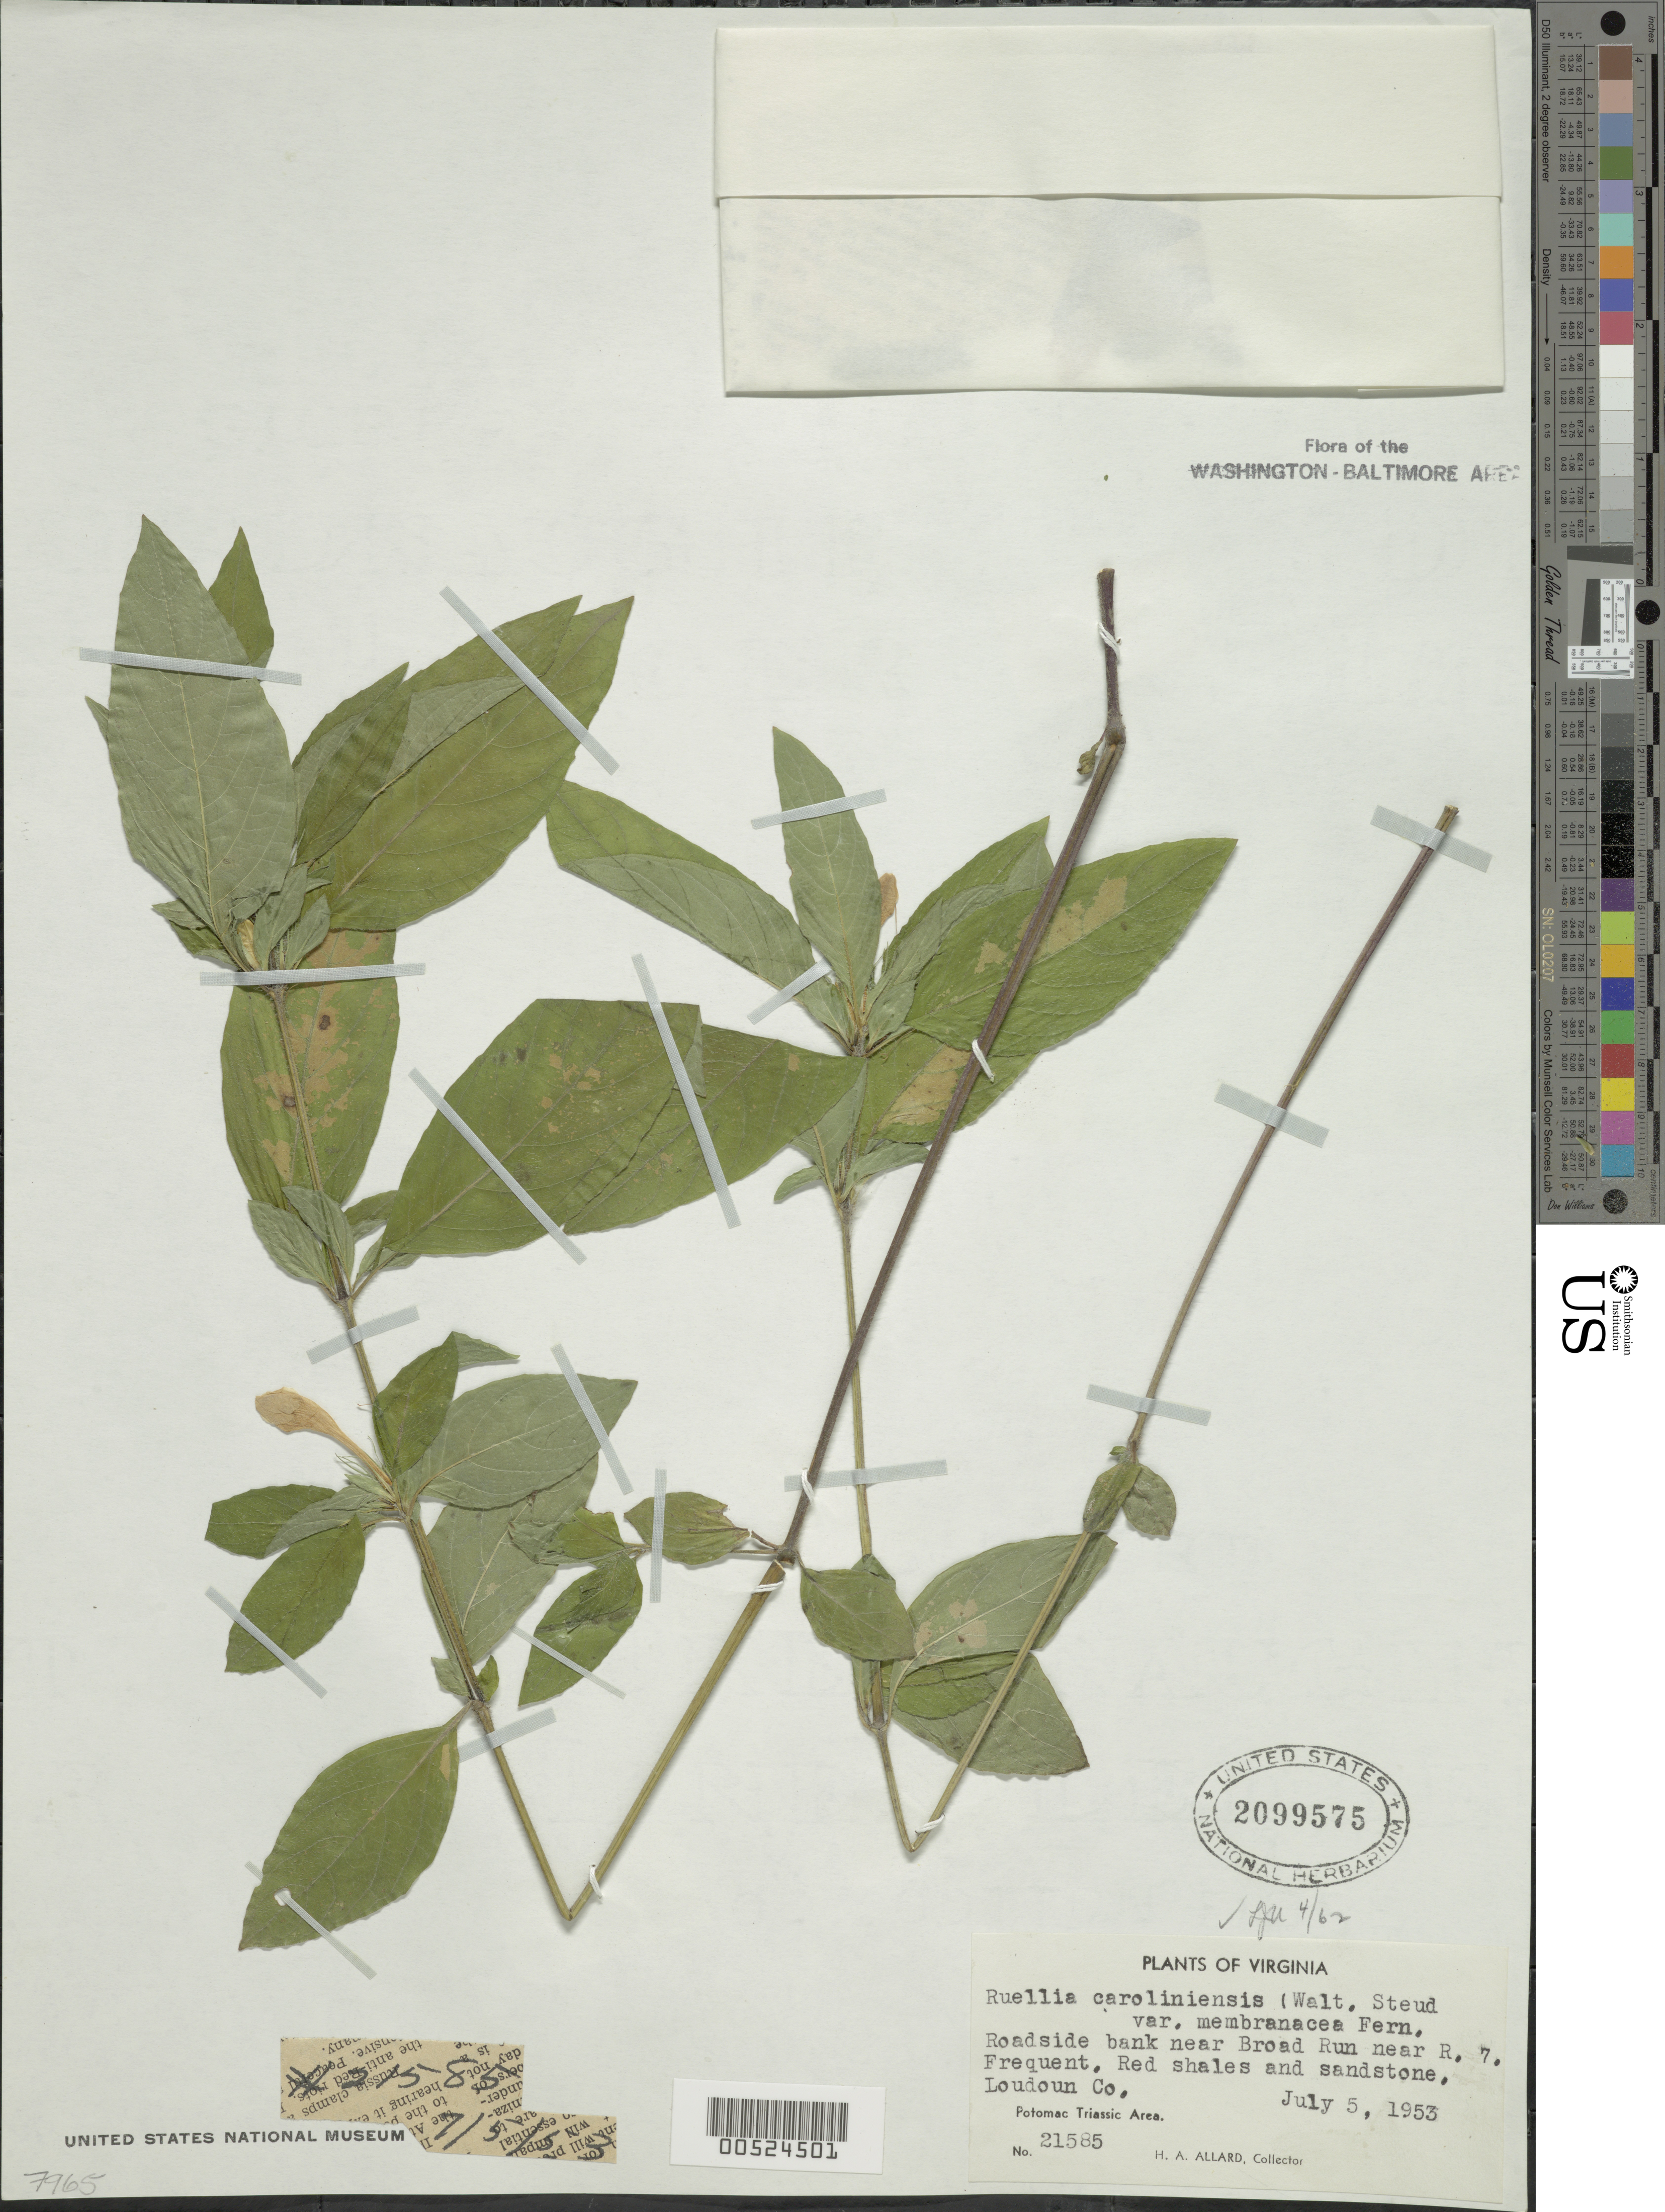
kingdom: Plantae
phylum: Tracheophyta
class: Magnoliopsida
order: Lamiales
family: Acanthaceae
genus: Ruellia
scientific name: Ruellia caroliniensis var. membranacea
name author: Fernald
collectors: H. A. Allard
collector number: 21585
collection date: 1953-07-05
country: United States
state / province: Virginia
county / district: Loudoun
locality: Roadside bank near Broad Run near R. 7. Frequent. Potomac Triassic Area.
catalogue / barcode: US 2099575